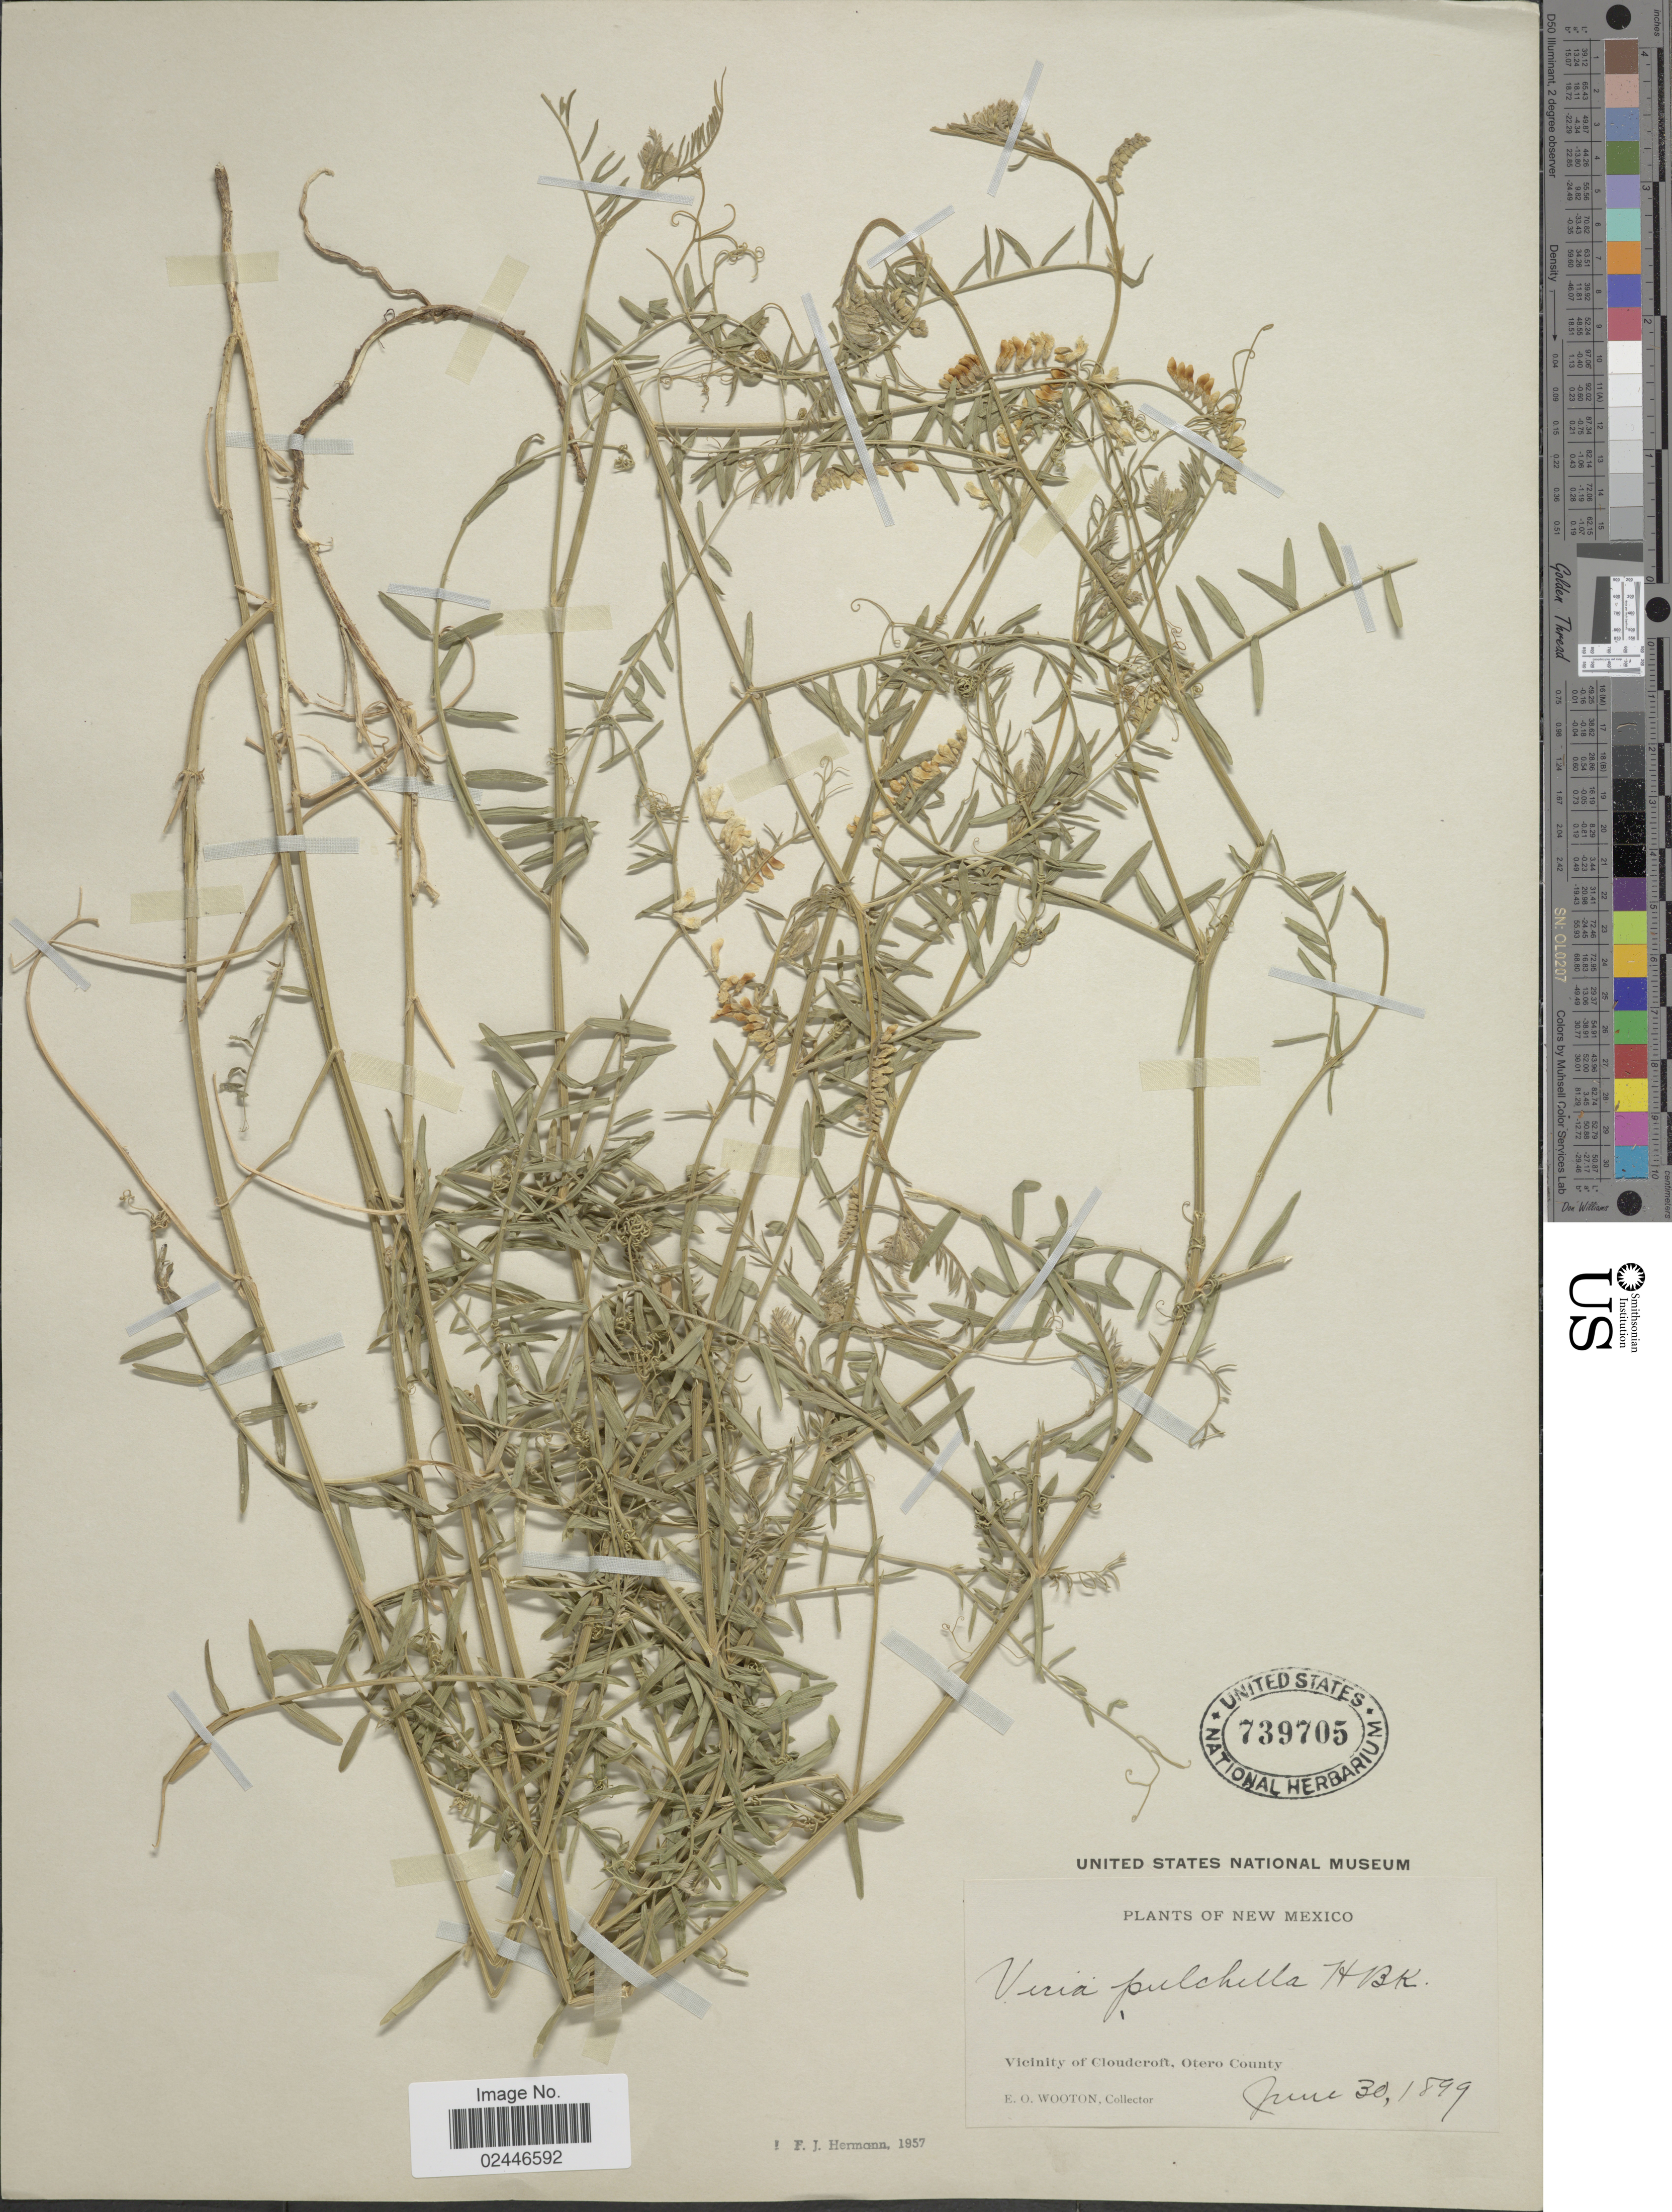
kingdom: Plantae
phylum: Tracheophyta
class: Magnoliopsida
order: Fabales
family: Fabaceae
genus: Vicia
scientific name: Vicia pulchella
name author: Kunth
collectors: E. O. Wooton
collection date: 1899-06-30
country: United States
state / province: New Mexico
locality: Vicinity of Cloudcroft, Otero County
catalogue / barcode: US 739705